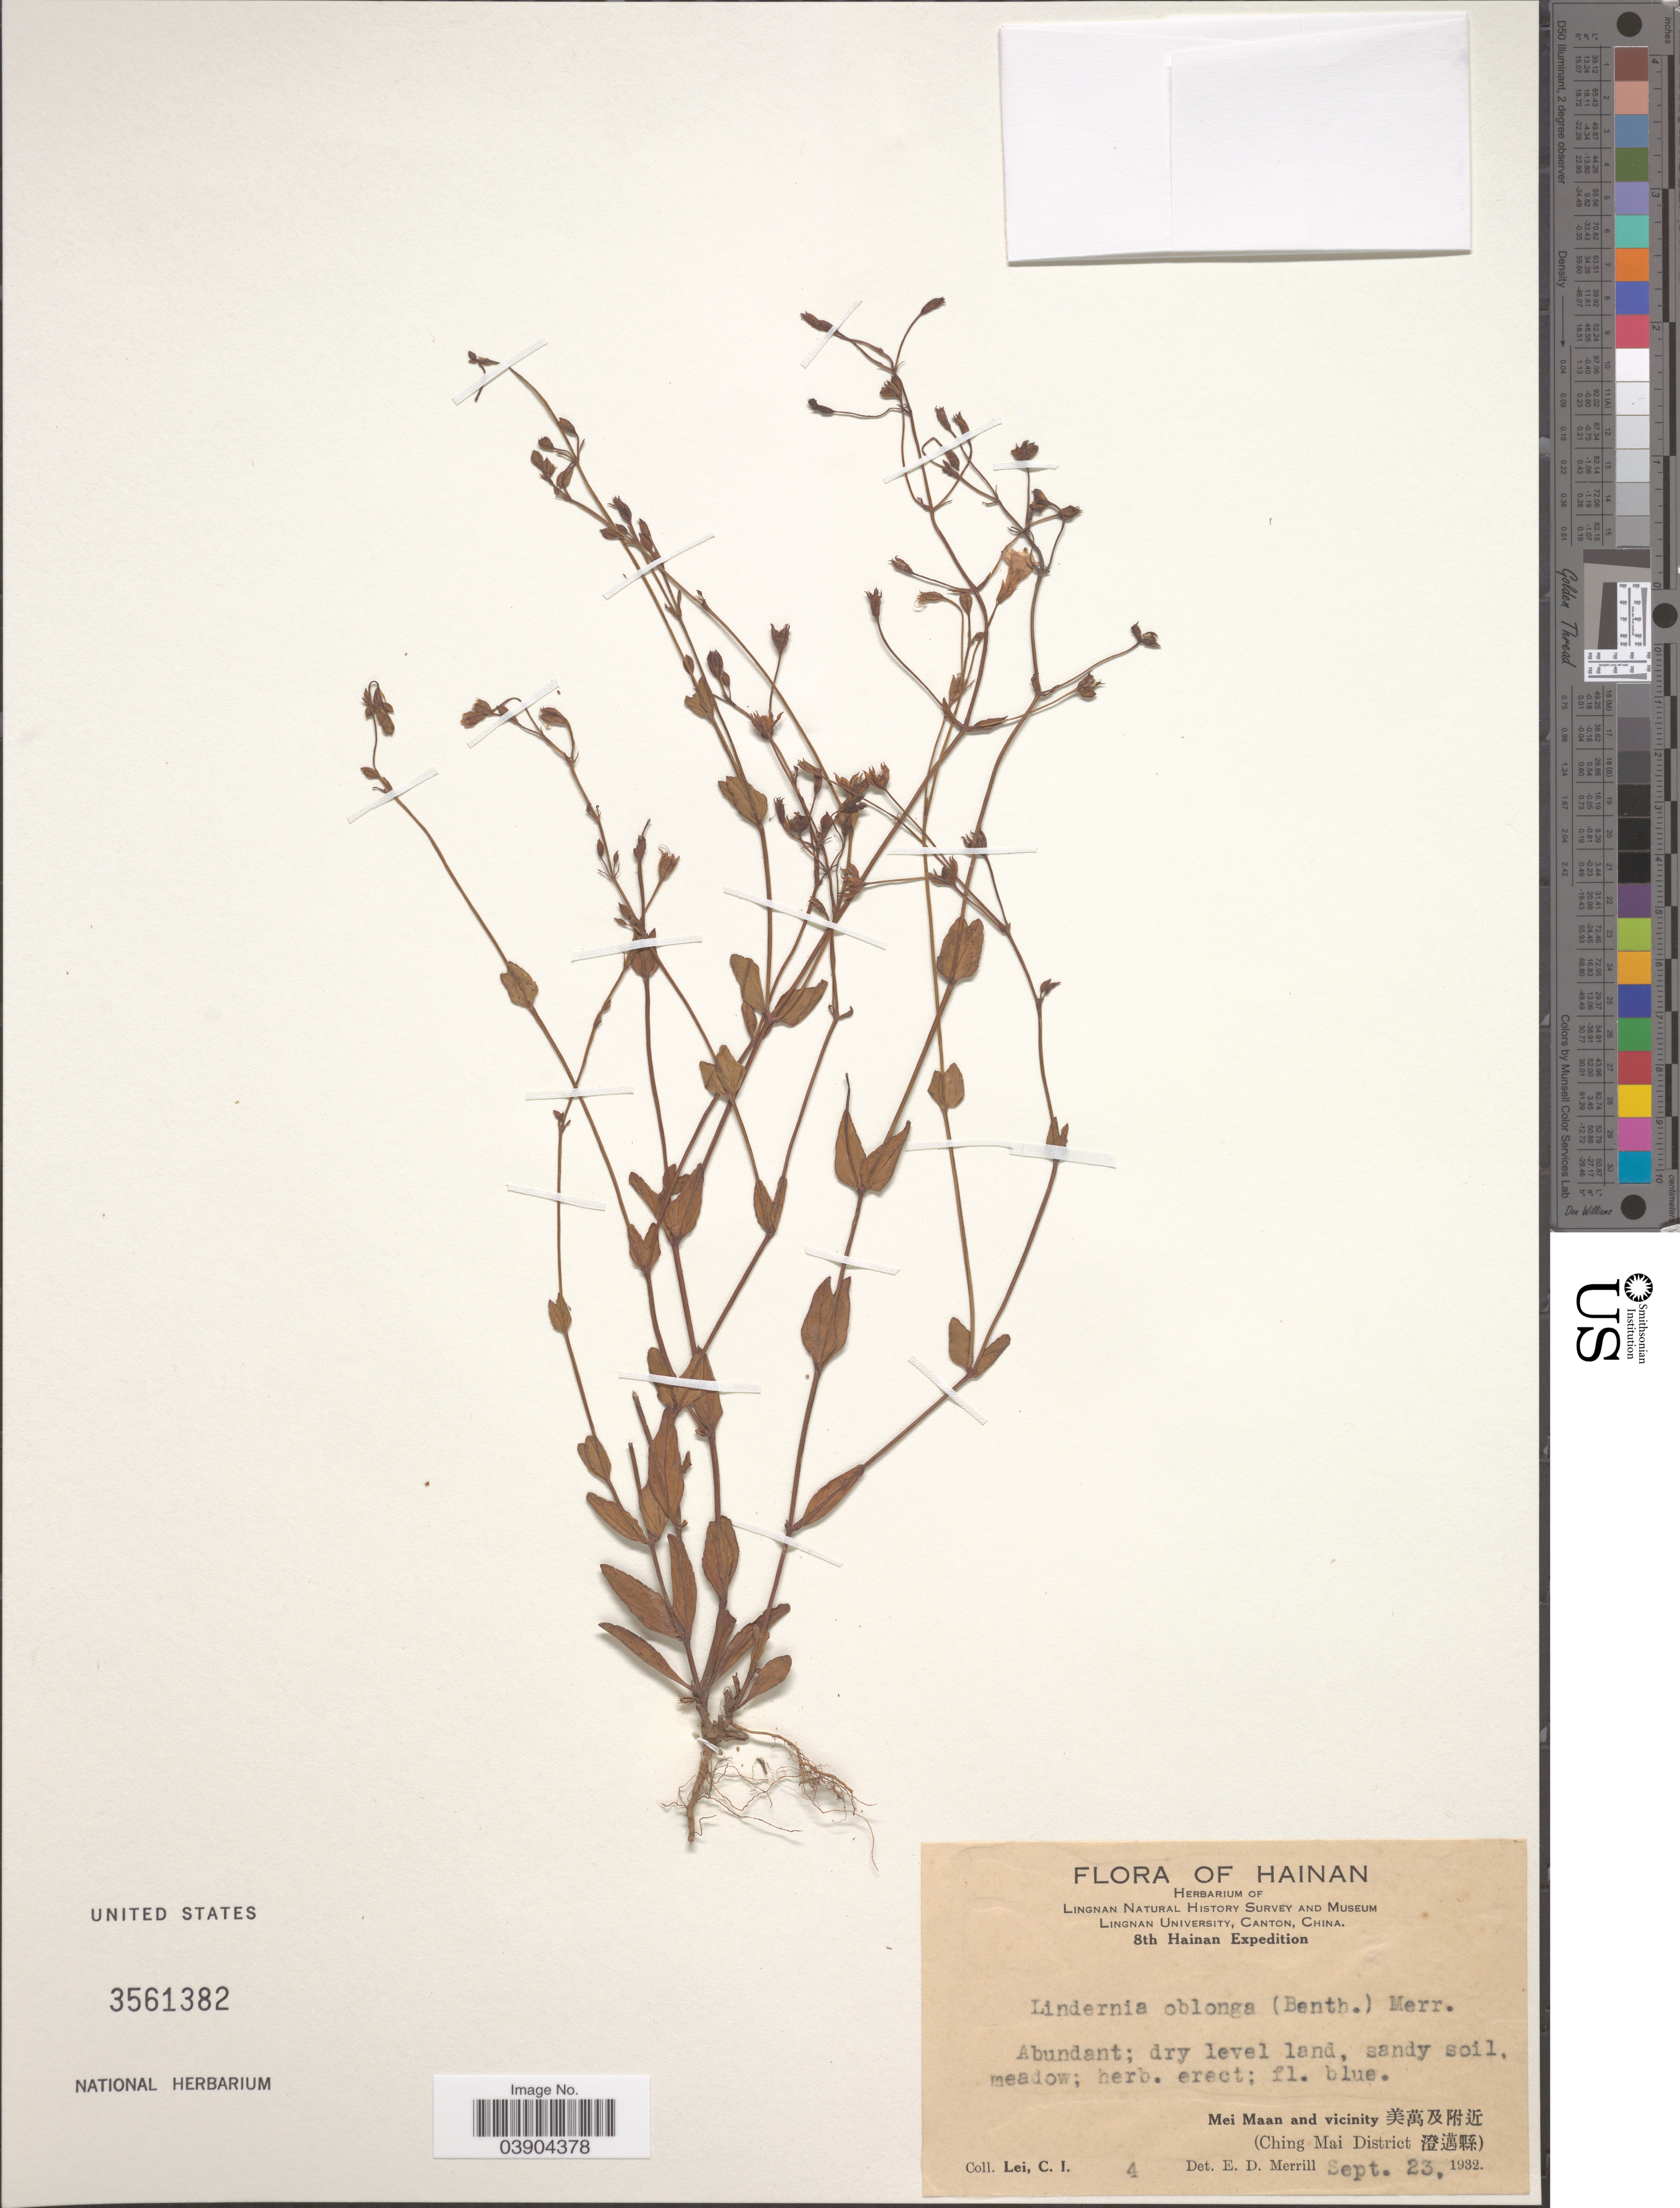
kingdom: Plantae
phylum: Tracheophyta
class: Magnoliopsida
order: Lamiales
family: Linderniaceae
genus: Lindernia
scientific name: Lindernia oblonga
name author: (Benth.) Merr. & Chun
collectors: C. I. Lei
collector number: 4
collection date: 1932-09-23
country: China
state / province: Hainan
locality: Meadow. Mei Maan and vicinity X. (Ching Mai District X).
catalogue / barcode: US 3561382